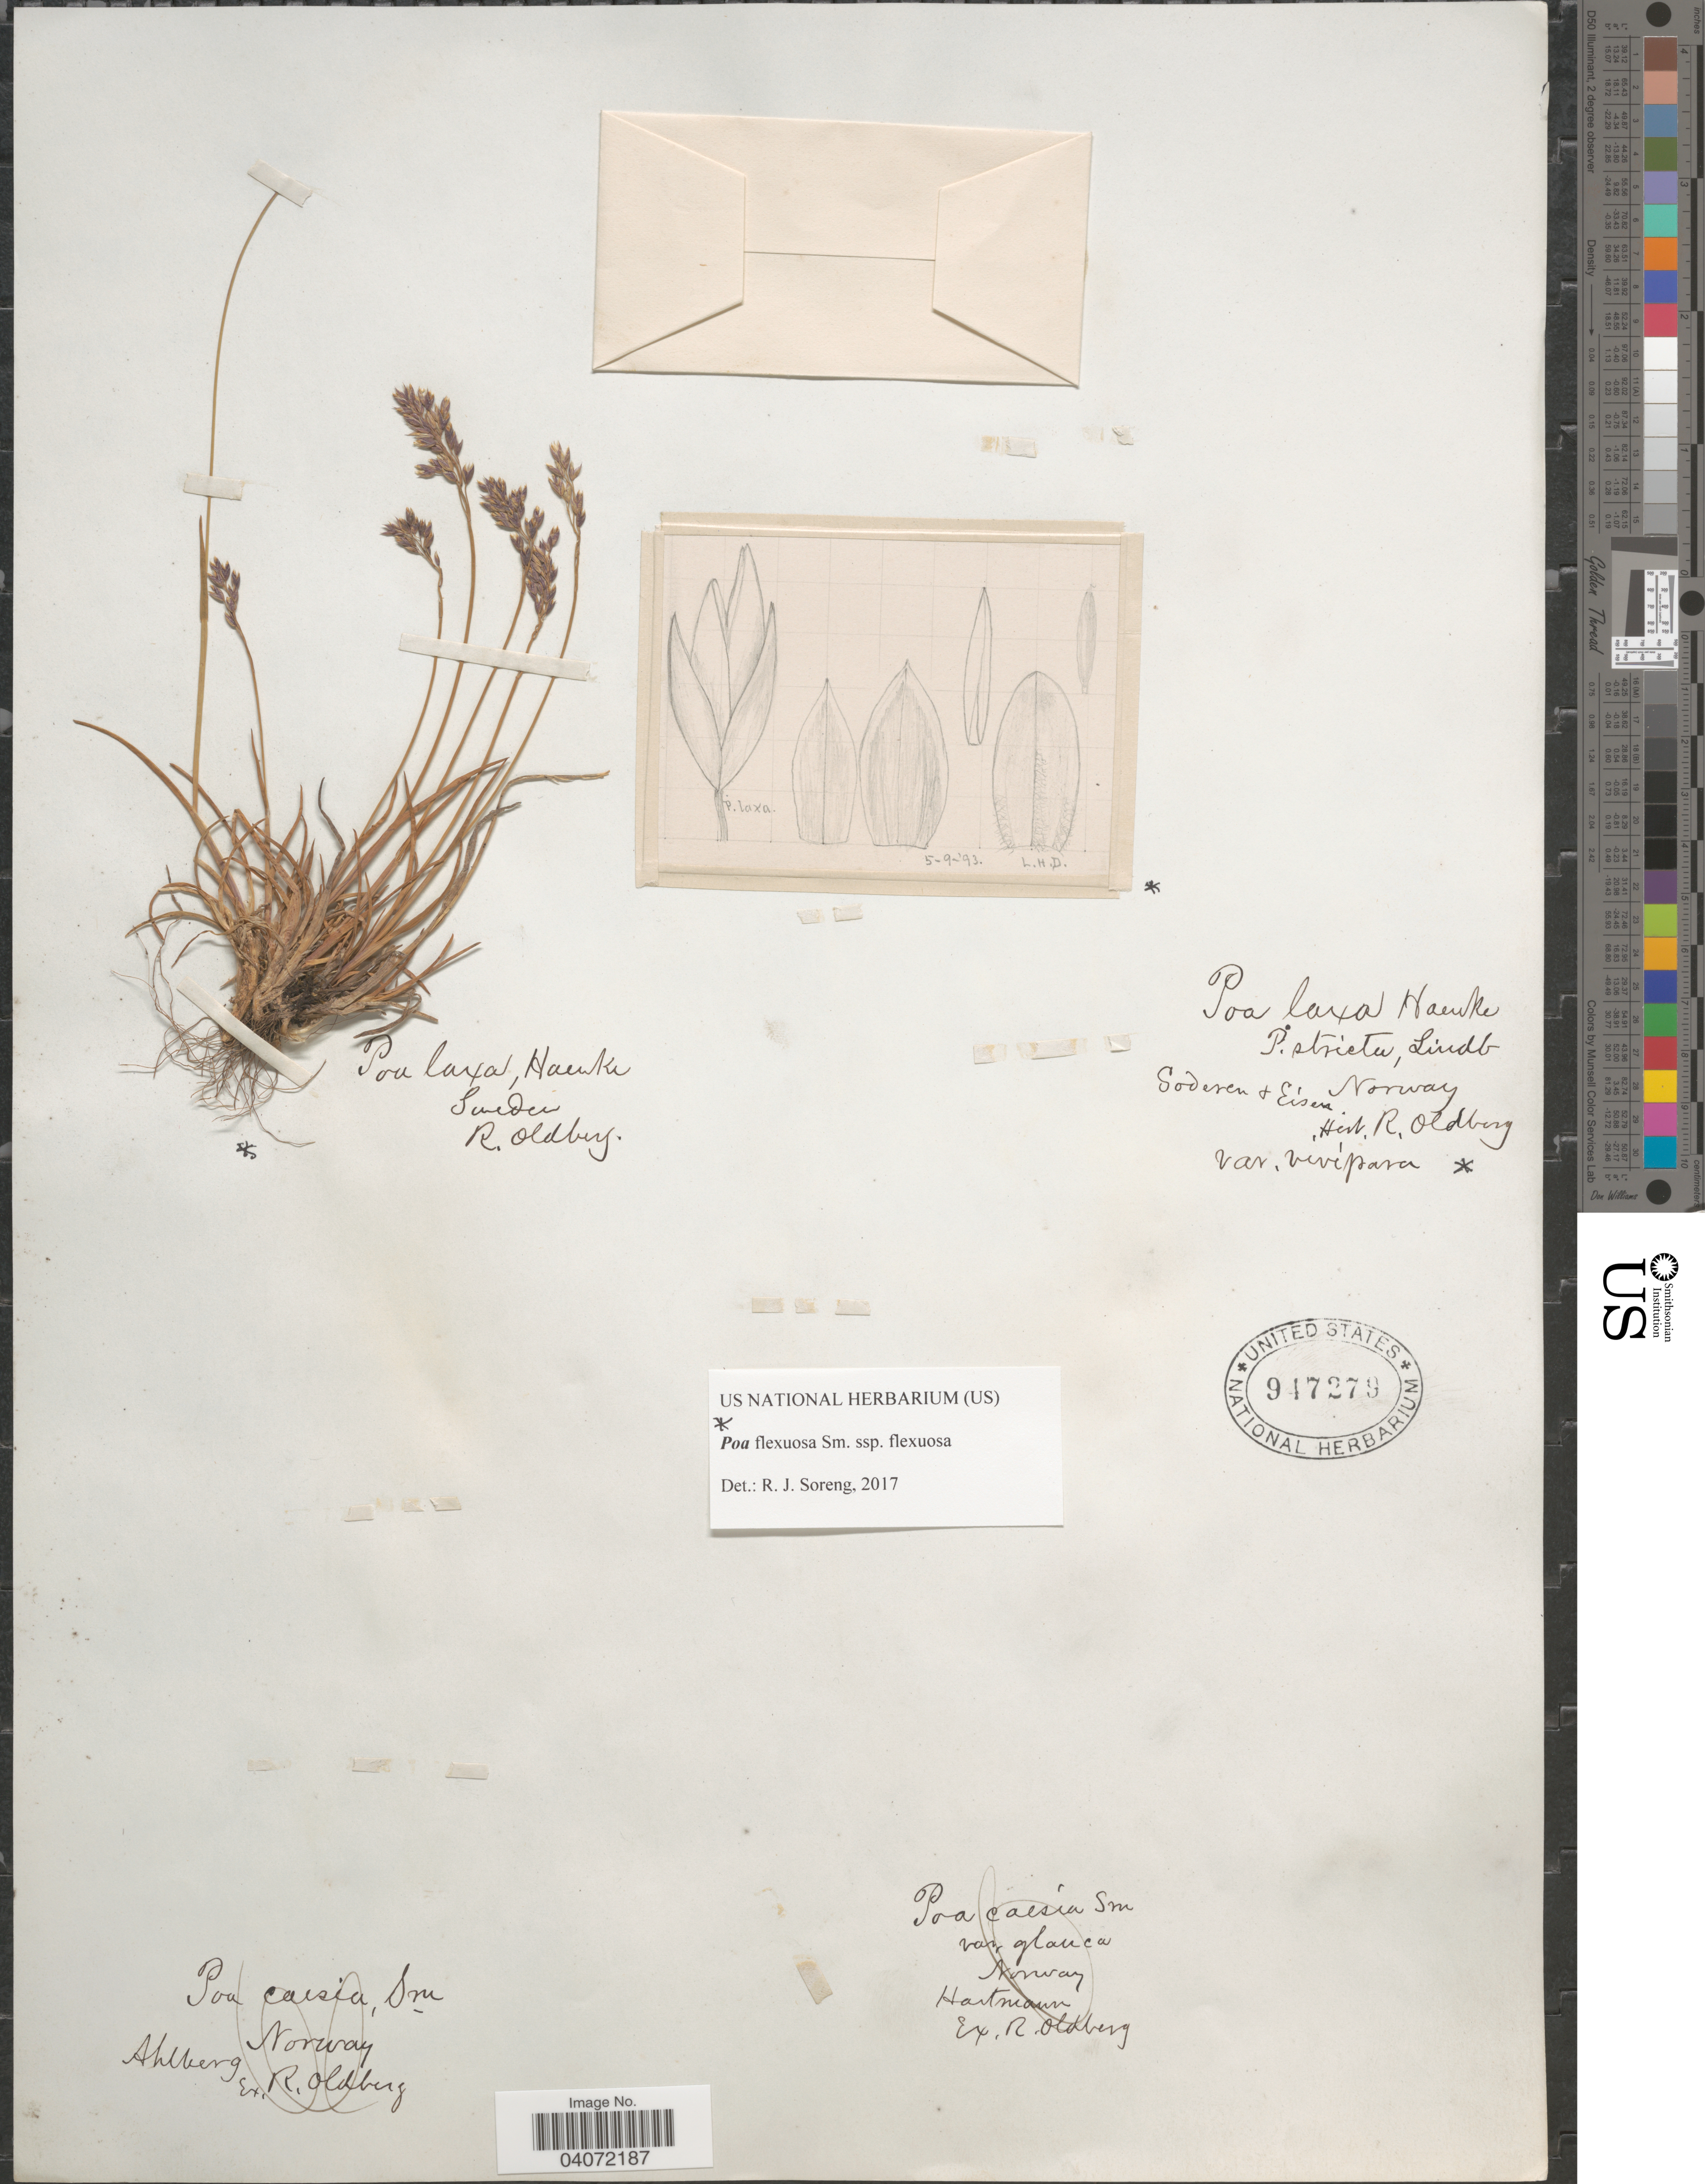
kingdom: Plantae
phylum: Tracheophyta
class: Liliopsida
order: Poales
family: Poaceae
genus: Poa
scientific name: Poa flexuosa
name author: Muhl.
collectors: R. Oldberg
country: Sweden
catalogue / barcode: US 947279